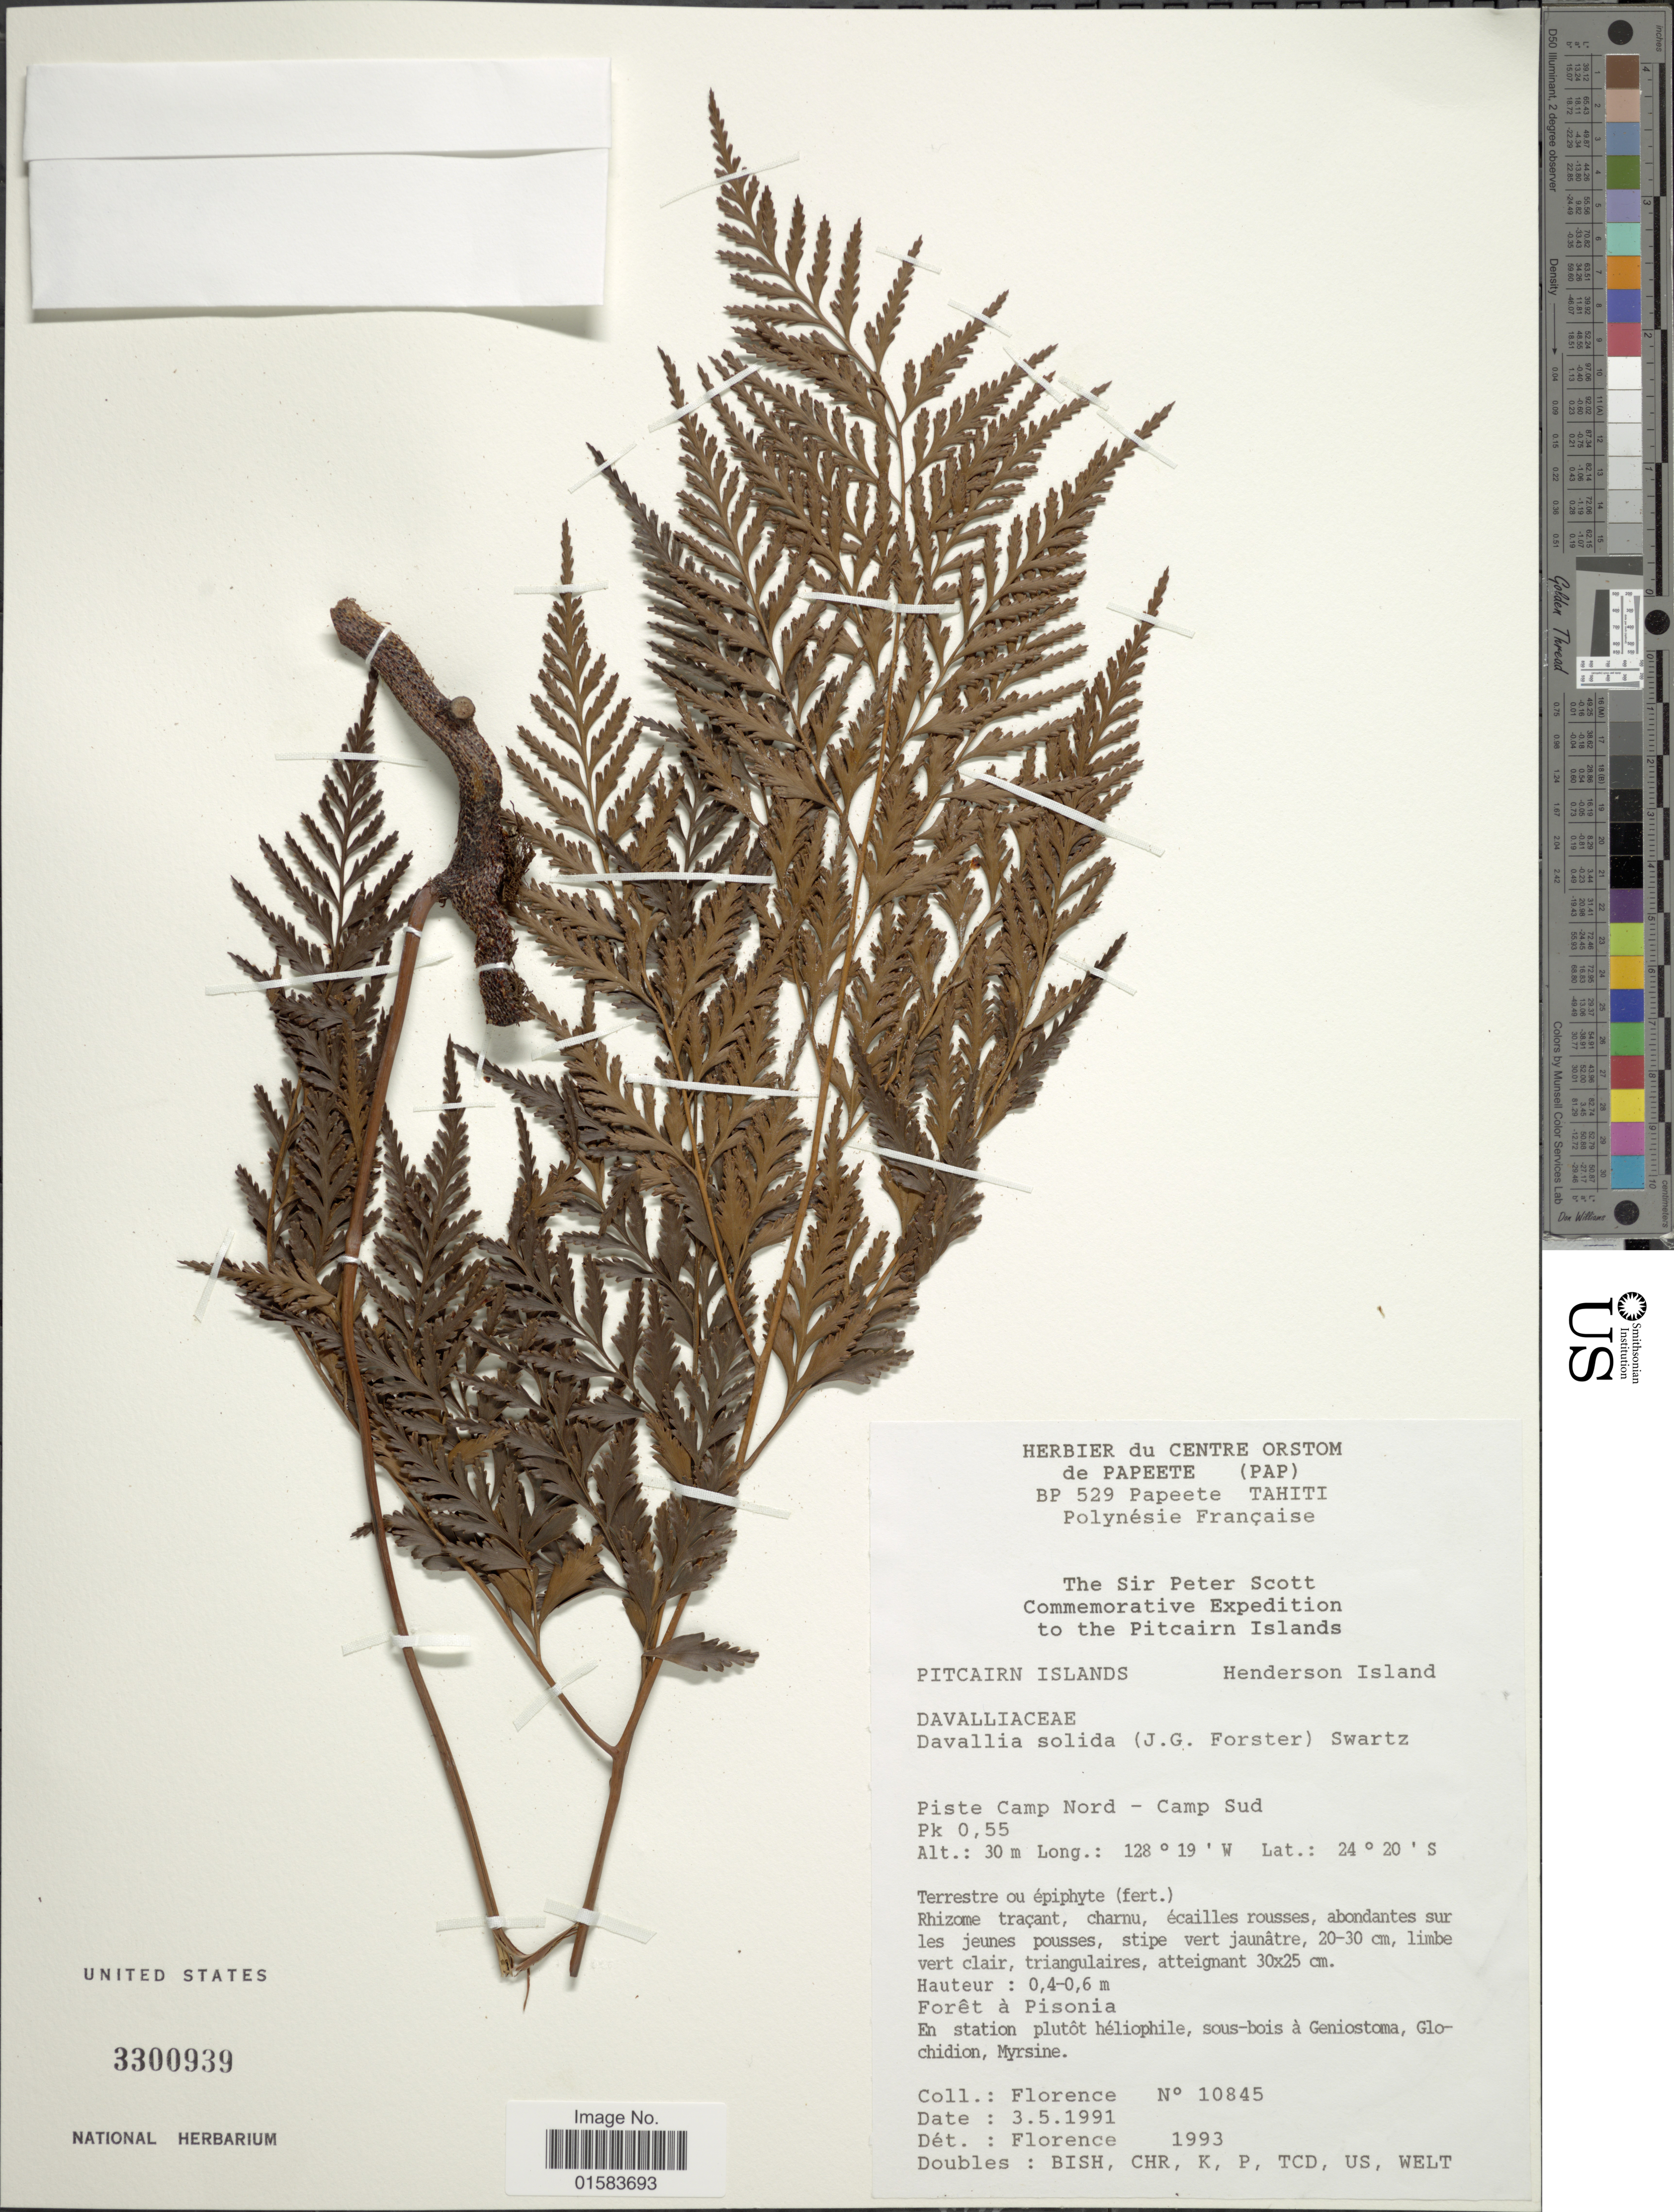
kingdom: Plantae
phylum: Tracheophyta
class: Polypodiopsida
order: Polypodiales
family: Davalliaceae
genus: Davallia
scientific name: Davallia solida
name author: (G. Forst.) Sw.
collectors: -. Florence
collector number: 10854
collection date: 1991-05-03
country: Pitcairn Islands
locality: Henderson Islands, Piste Camp Nord- Camp Sud, Pk 0,55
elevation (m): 30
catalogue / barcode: US 3300939